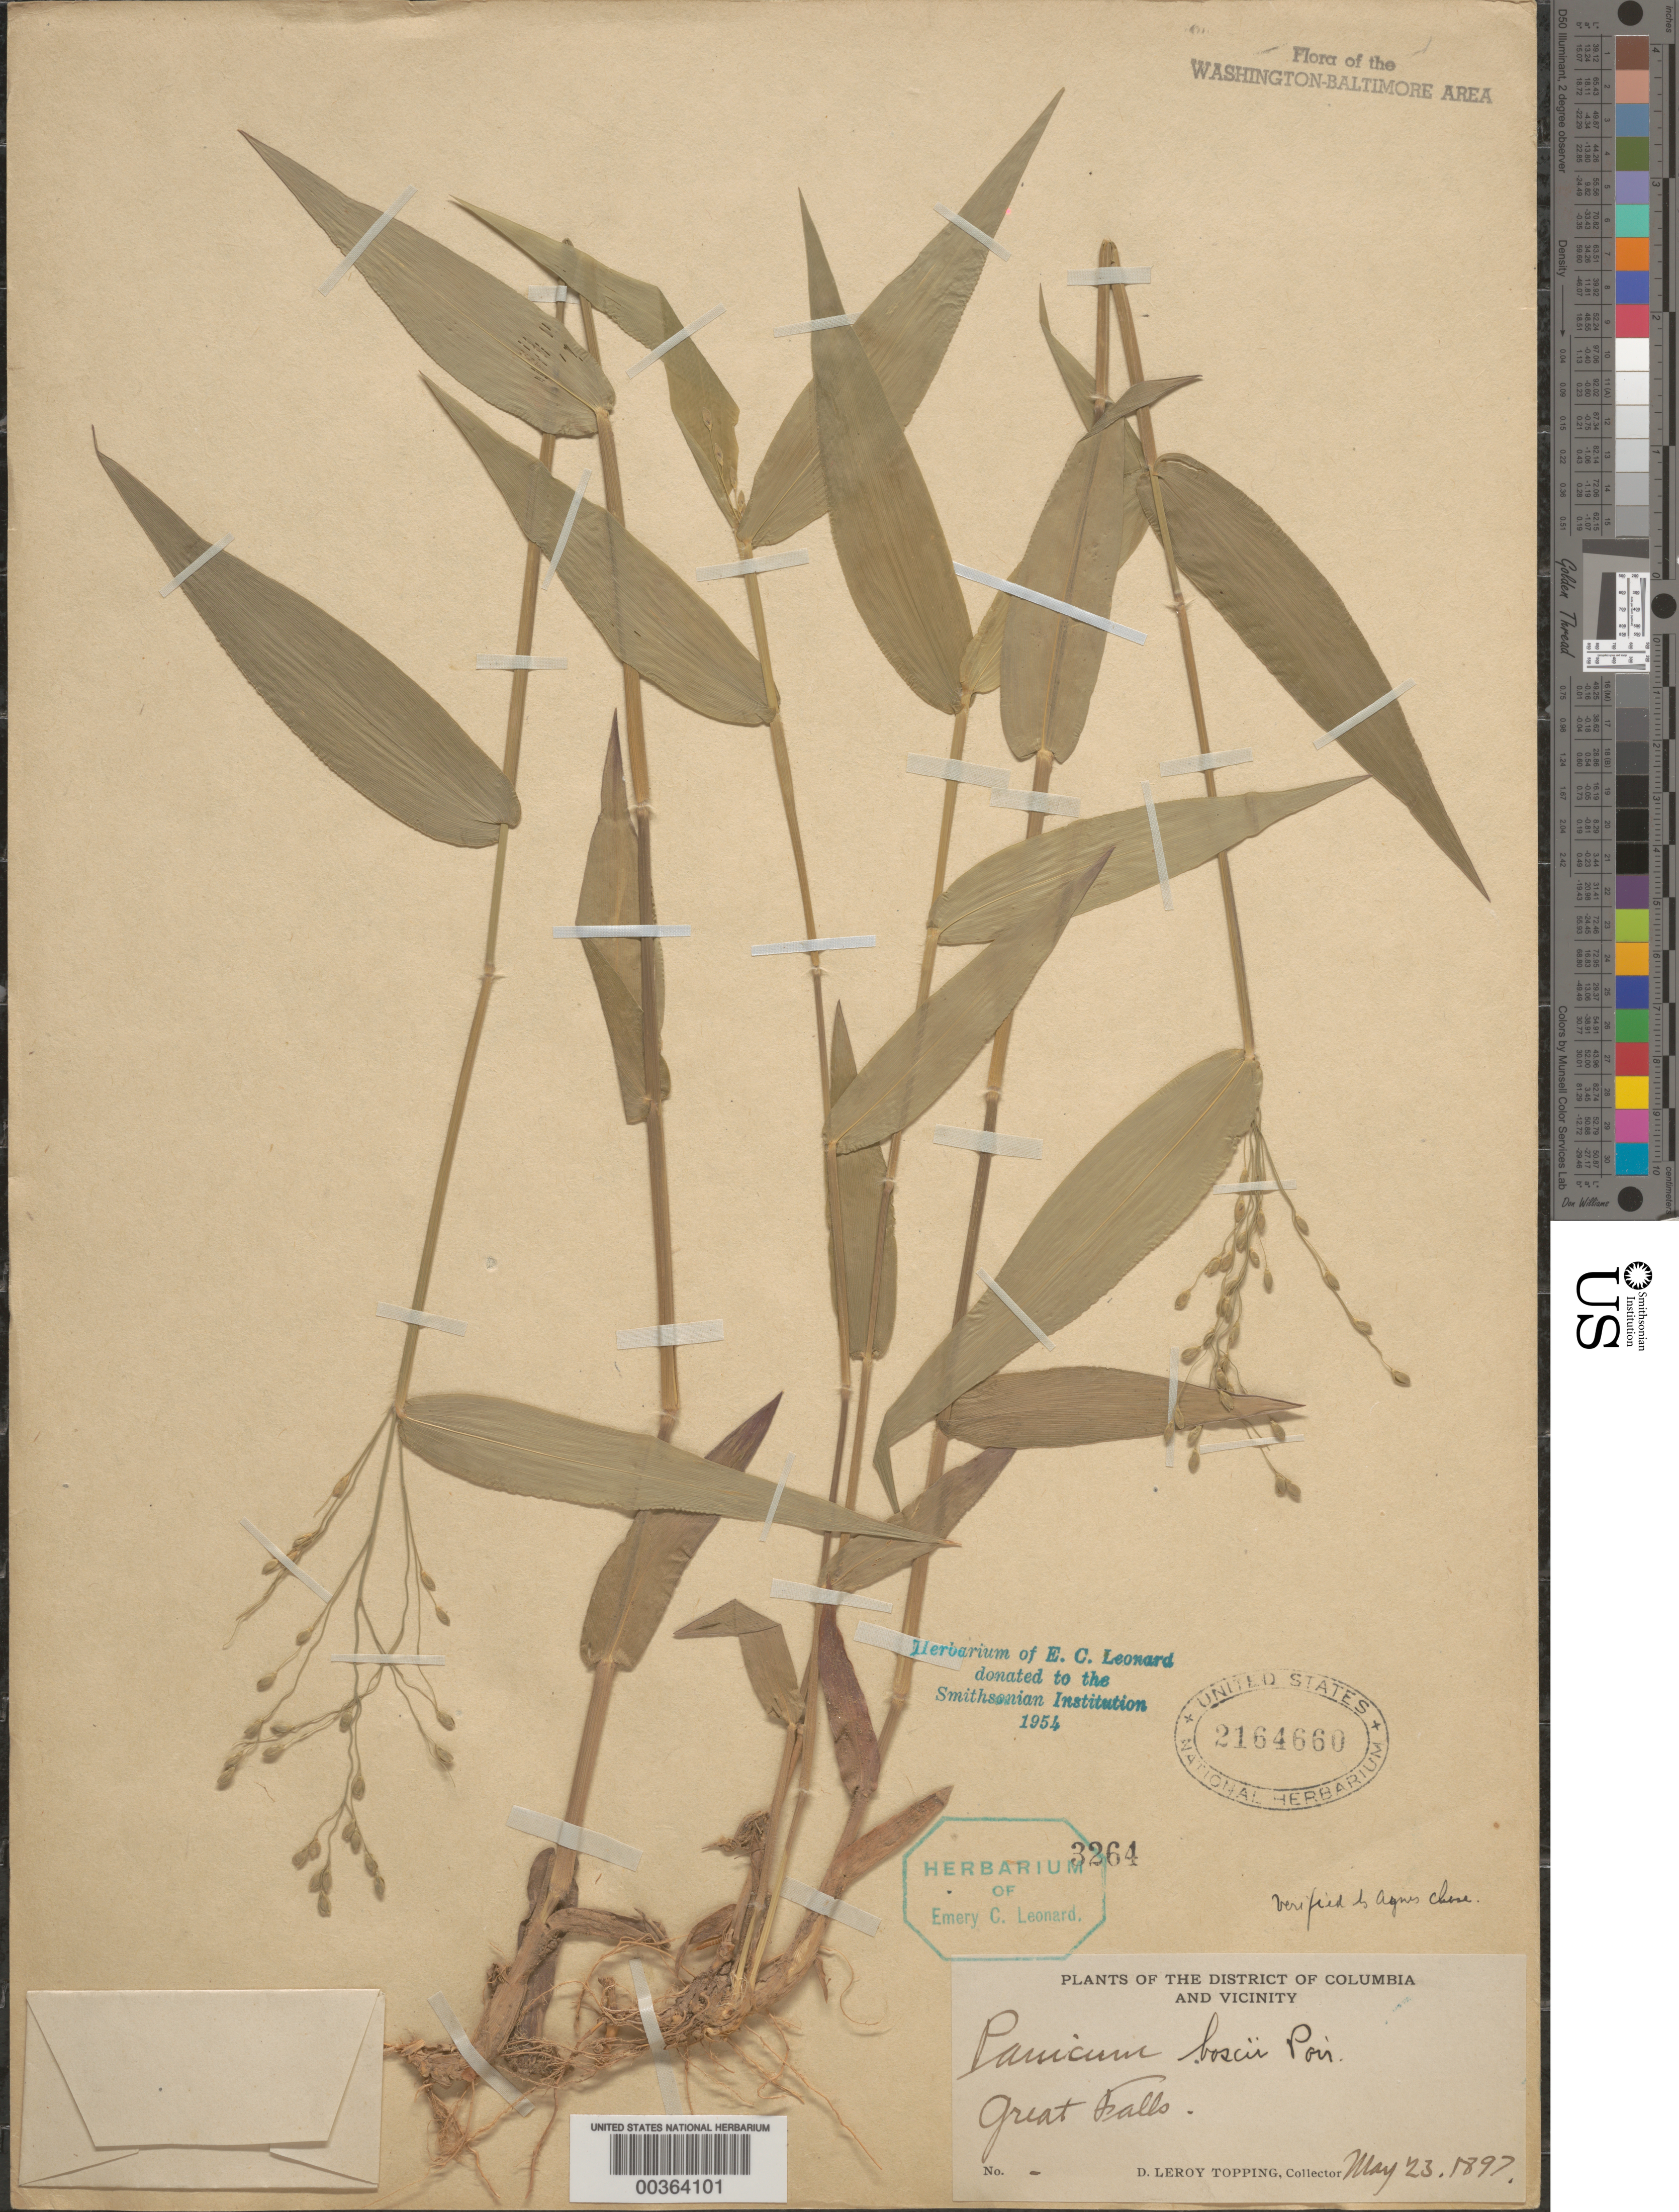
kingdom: Plantae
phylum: Tracheophyta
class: Liliopsida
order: Poales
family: Poaceae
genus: Dichanthelium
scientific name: Dichanthelium boscii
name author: (Poir.) Gould & C.A. Clark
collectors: D. L. Topping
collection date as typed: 23 May 1897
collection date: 1897-05-23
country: United States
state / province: Maryland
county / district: Montgomery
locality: Great Falls C. & O. Canal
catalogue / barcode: US 2164660